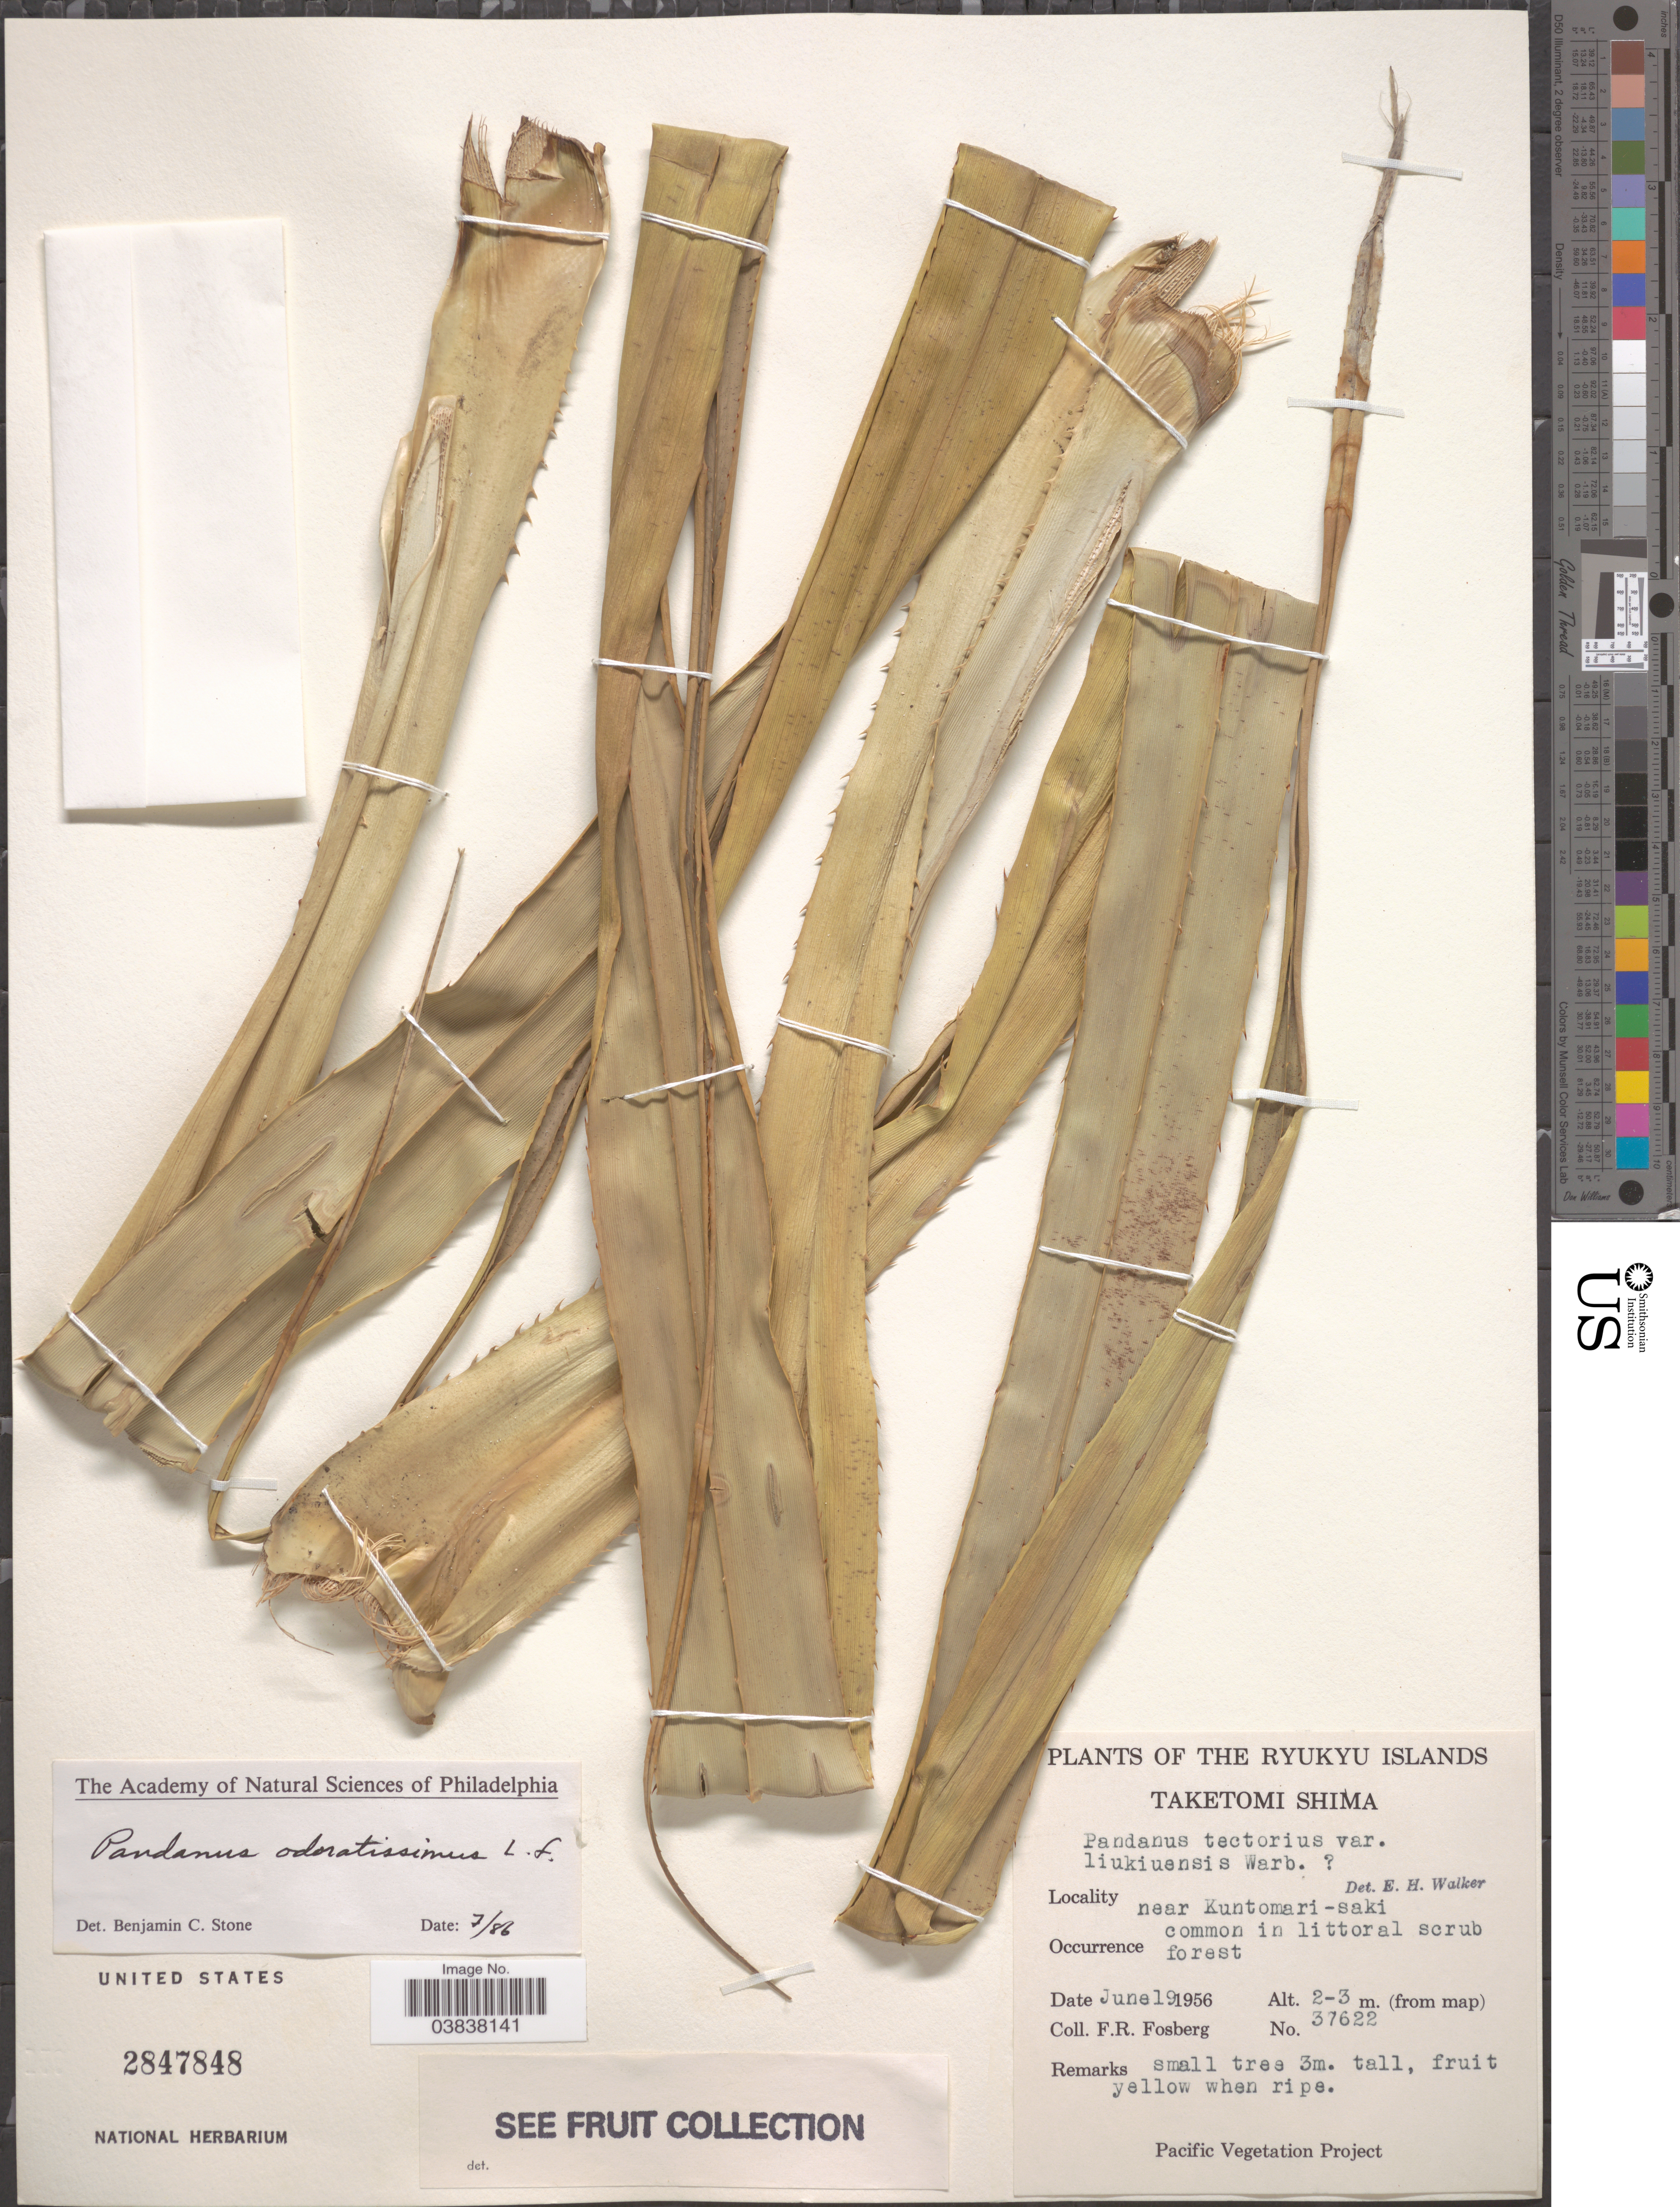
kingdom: Plantae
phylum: Tracheophyta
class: Liliopsida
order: Pandanales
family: Pandanaceae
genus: Pandanus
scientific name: Pandanus odoratissimus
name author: L. f.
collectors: F. R. Fosberg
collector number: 37622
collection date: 1956-06-19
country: Japan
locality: The Ryukyu Islands. Taketomi Shima. Near Kuntomari-saki.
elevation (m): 2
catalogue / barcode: US 2847848